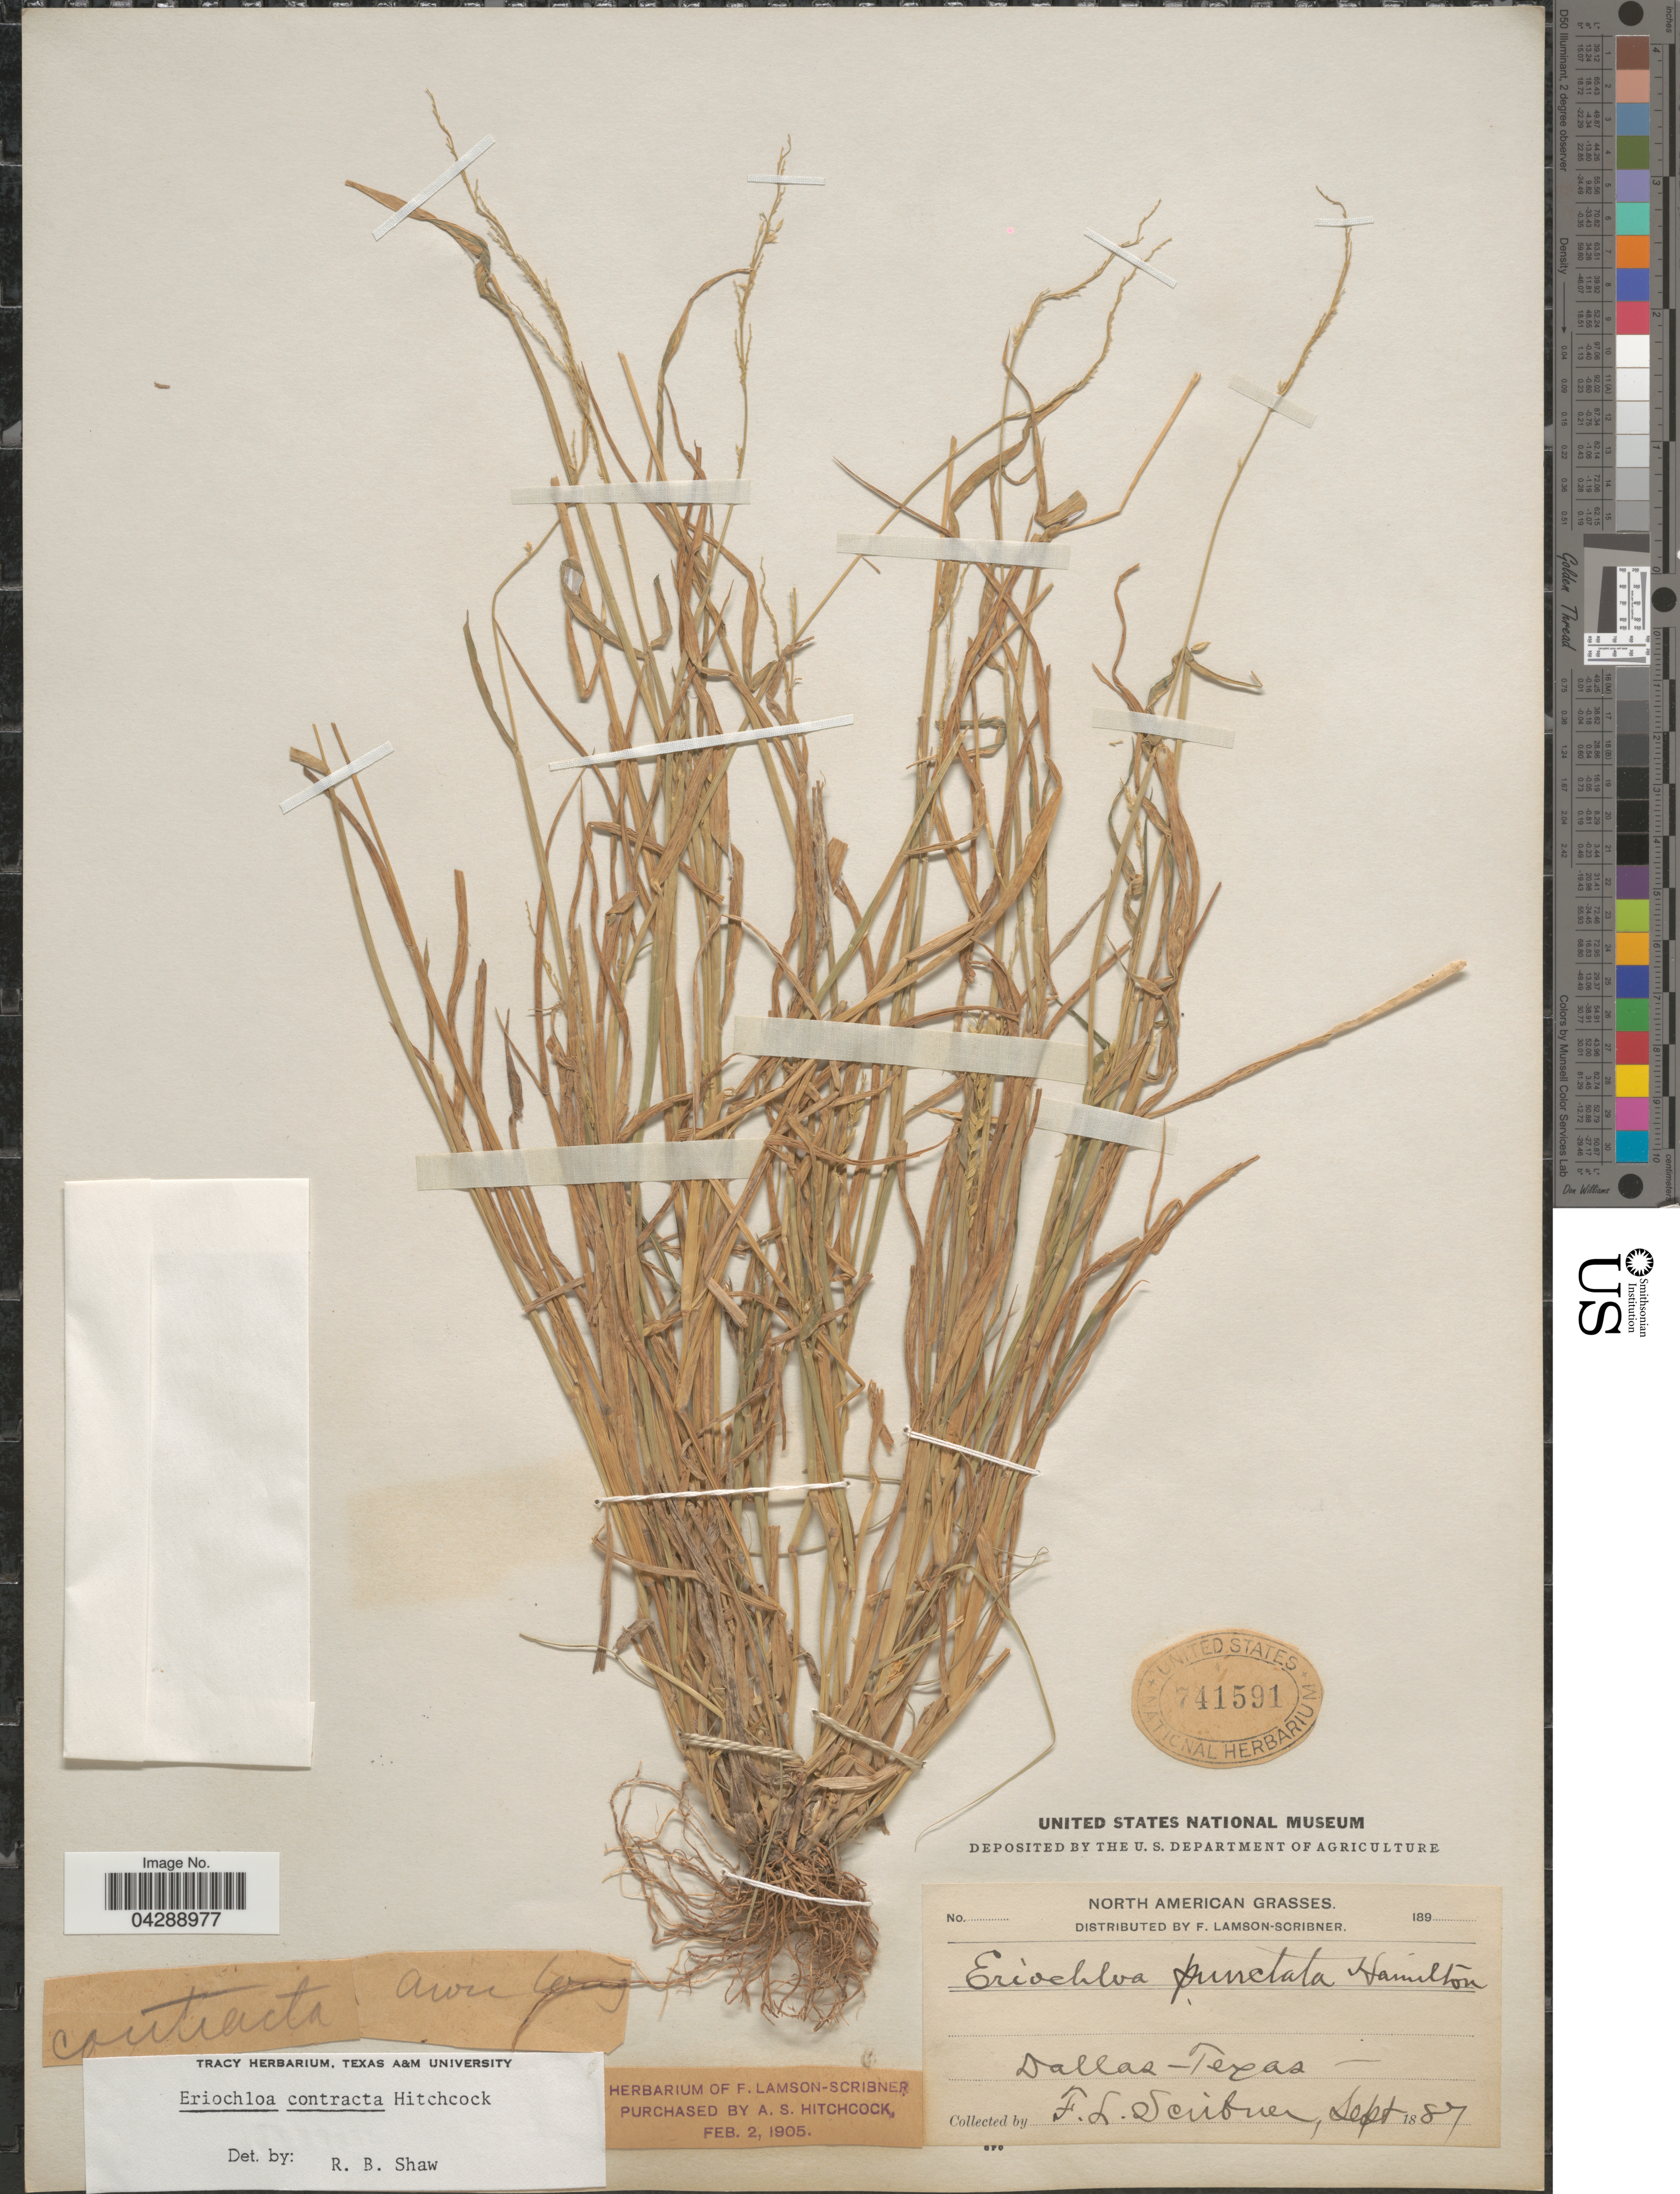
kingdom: Plantae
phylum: Tracheophyta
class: Liliopsida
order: Poales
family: Poaceae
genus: Eriochloa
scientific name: Eriochloa contracta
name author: Hitchc.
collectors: F. L. Scribner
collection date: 1887-09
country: United States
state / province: Texas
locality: Dallas.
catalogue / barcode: US 741591